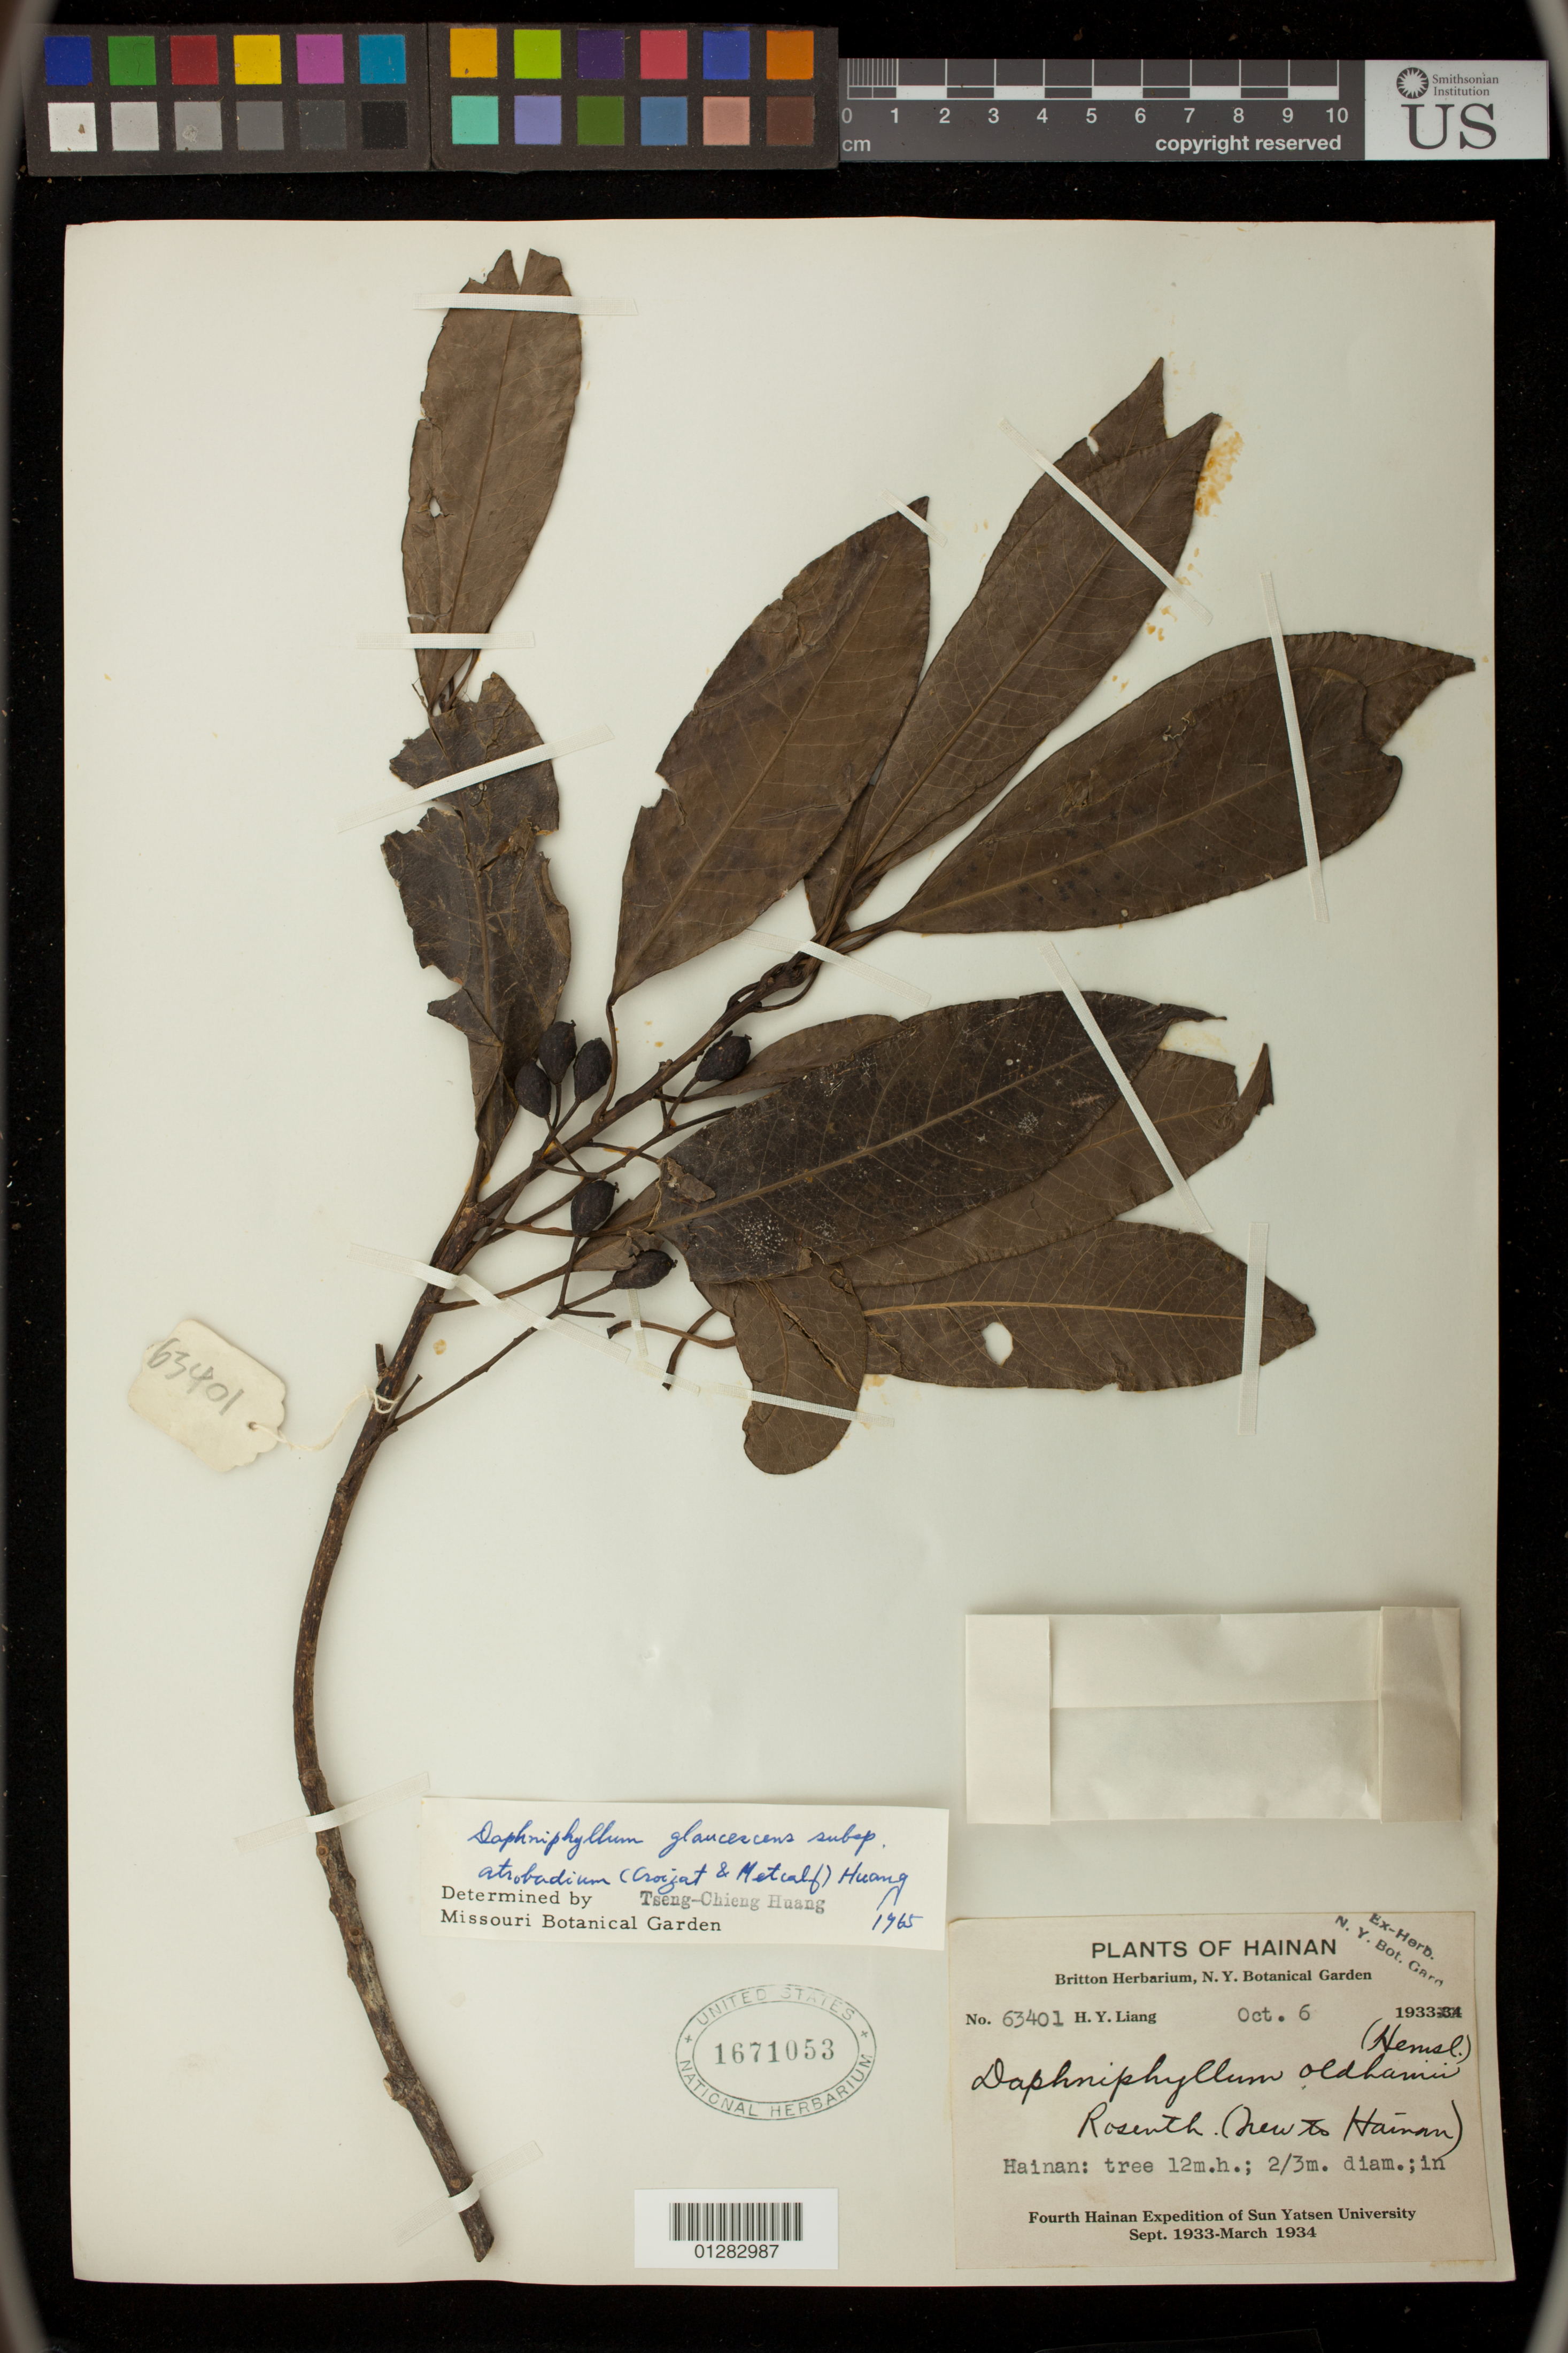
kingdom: Plantae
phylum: Tracheophyta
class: Magnoliopsida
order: Saxifragales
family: Daphniphyllaceae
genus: Daphniphyllum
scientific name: Daphniphyllum glaucescens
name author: Blume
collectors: H. Y. Liang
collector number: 63401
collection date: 1933-10-06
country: China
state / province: Hainan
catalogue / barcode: US 1671053